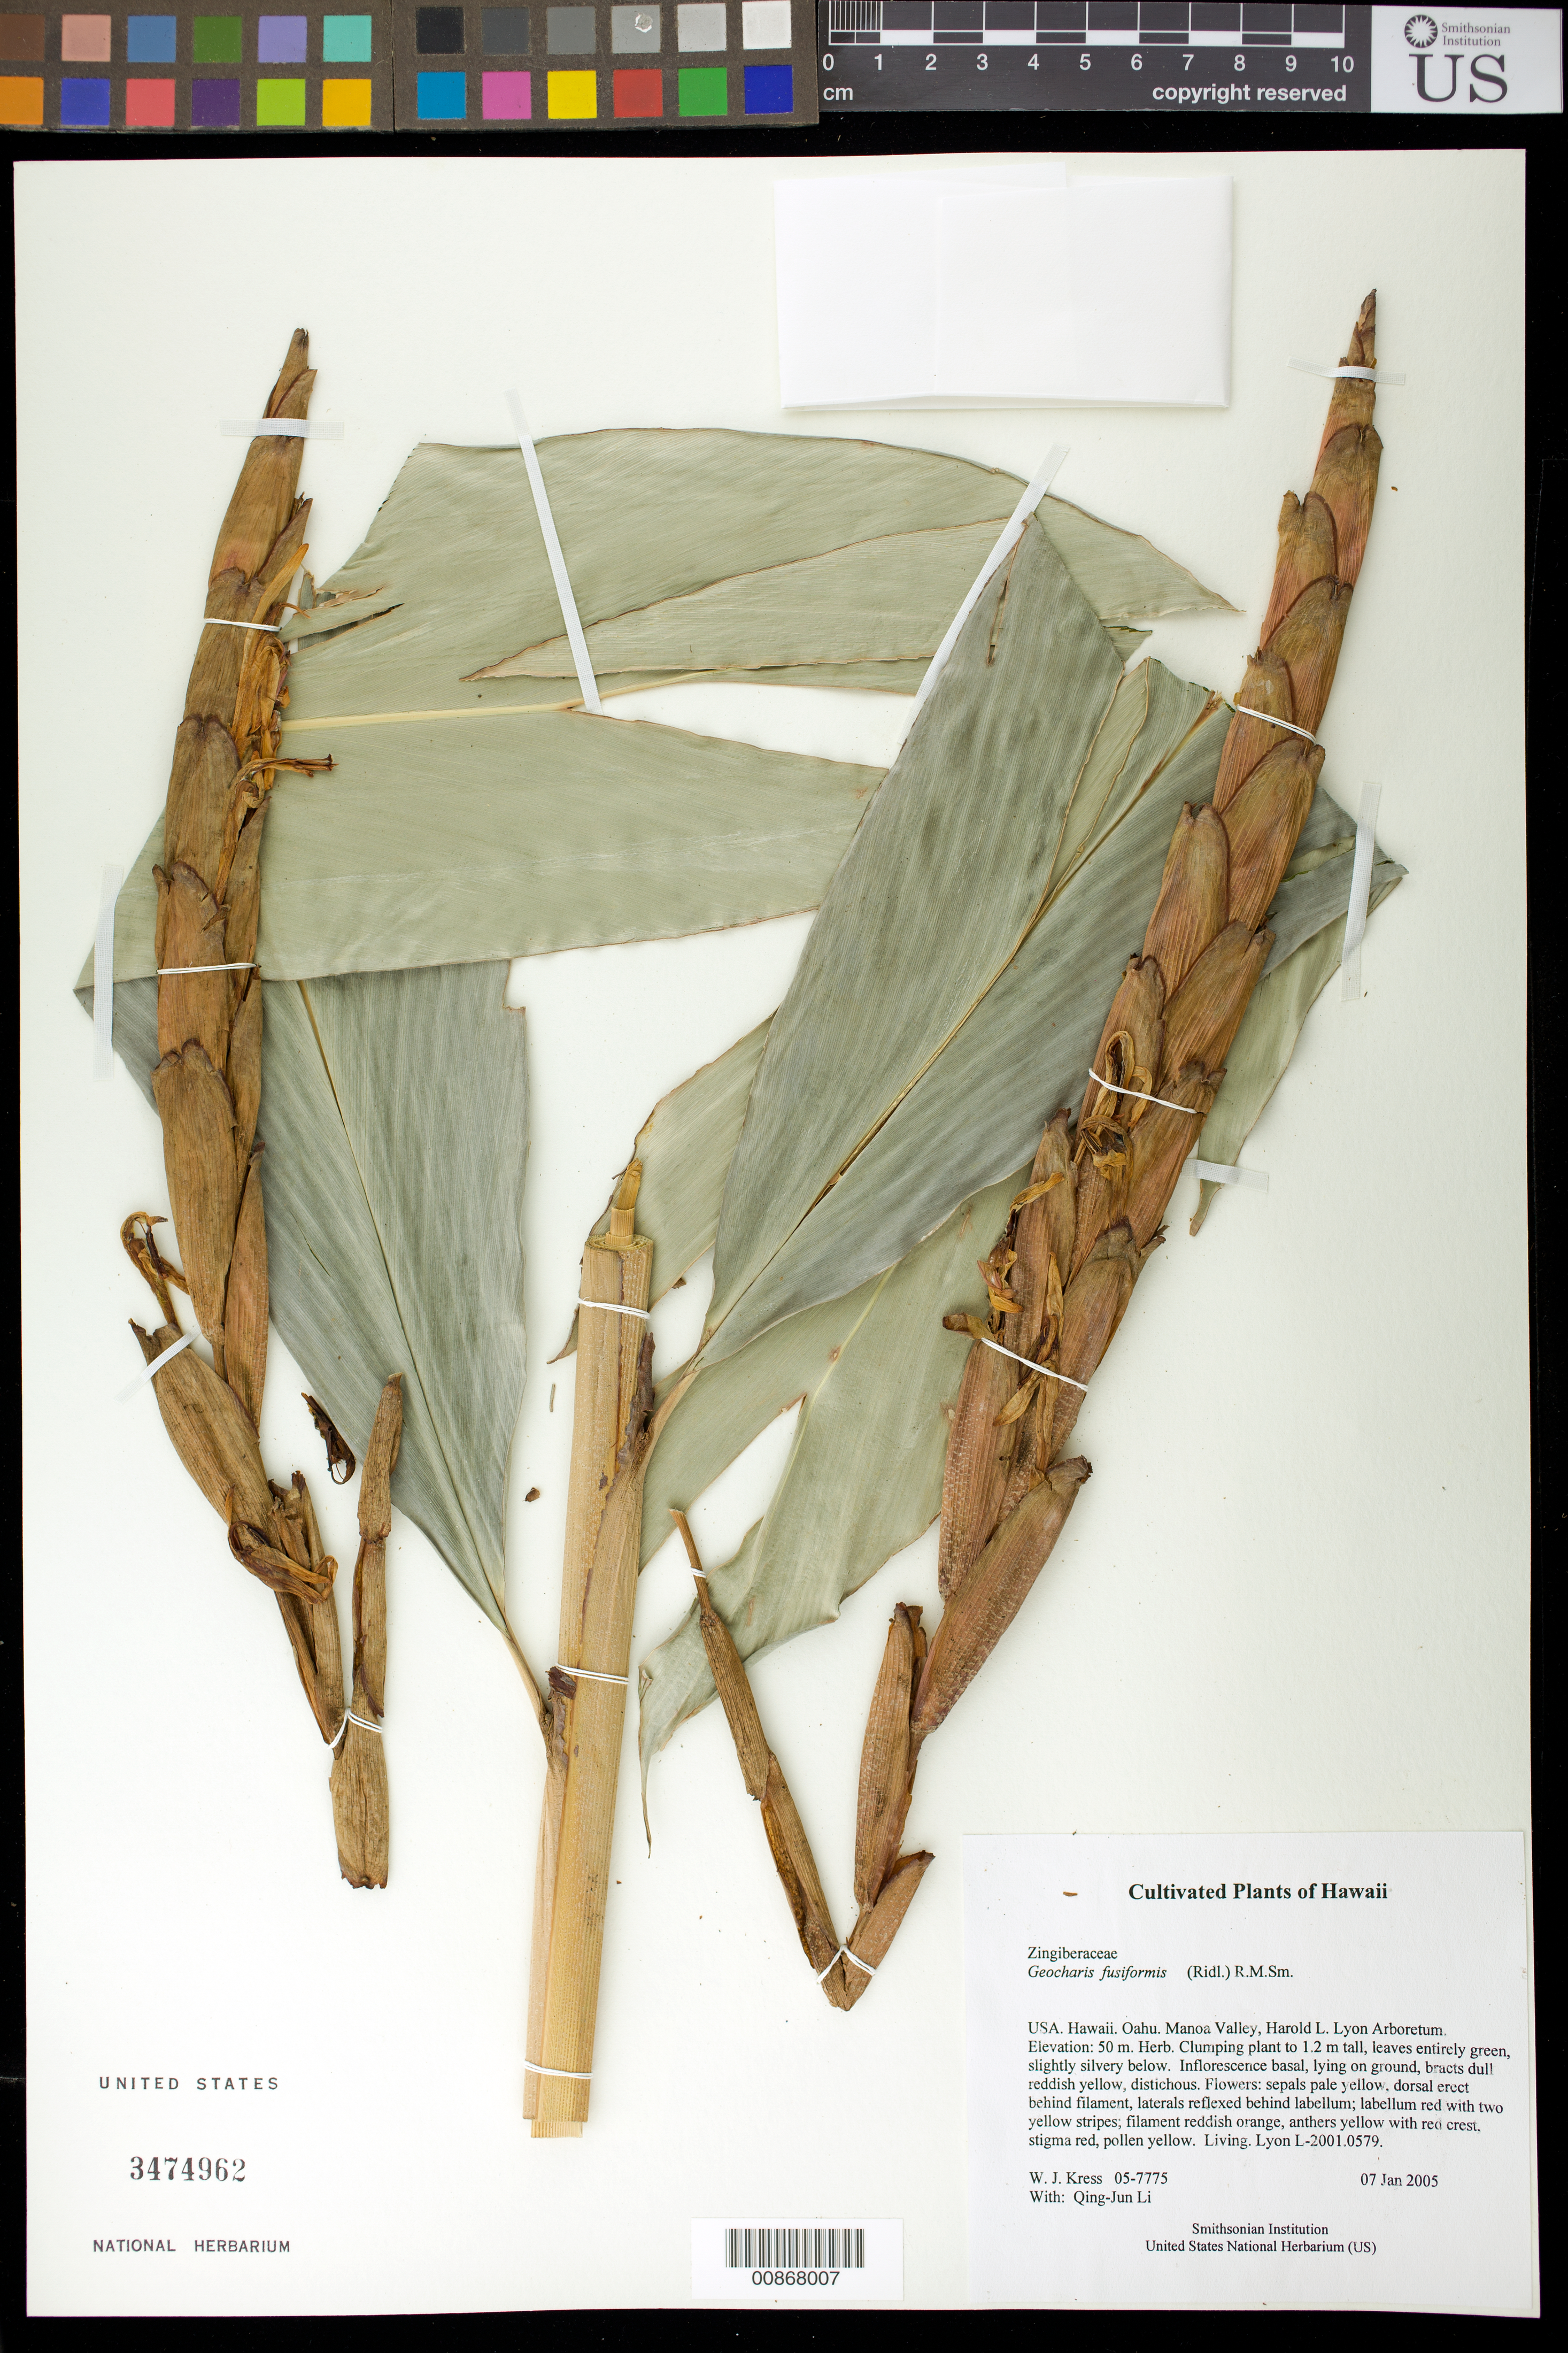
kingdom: Plantae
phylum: Tracheophyta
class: Liliopsida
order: Zingiberales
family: Zingiberaceae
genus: Geocharis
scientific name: Geocharis fusiformis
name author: (Ridl.) R.M. Sm.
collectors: W. J. Kress & Q. J. Li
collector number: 05-7775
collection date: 2005-01-07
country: United States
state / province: Hawaii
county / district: Honolulu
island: Oahu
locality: Manoa Valley, Harold L. Lyon Arboretum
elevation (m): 50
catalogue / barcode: US 3474962